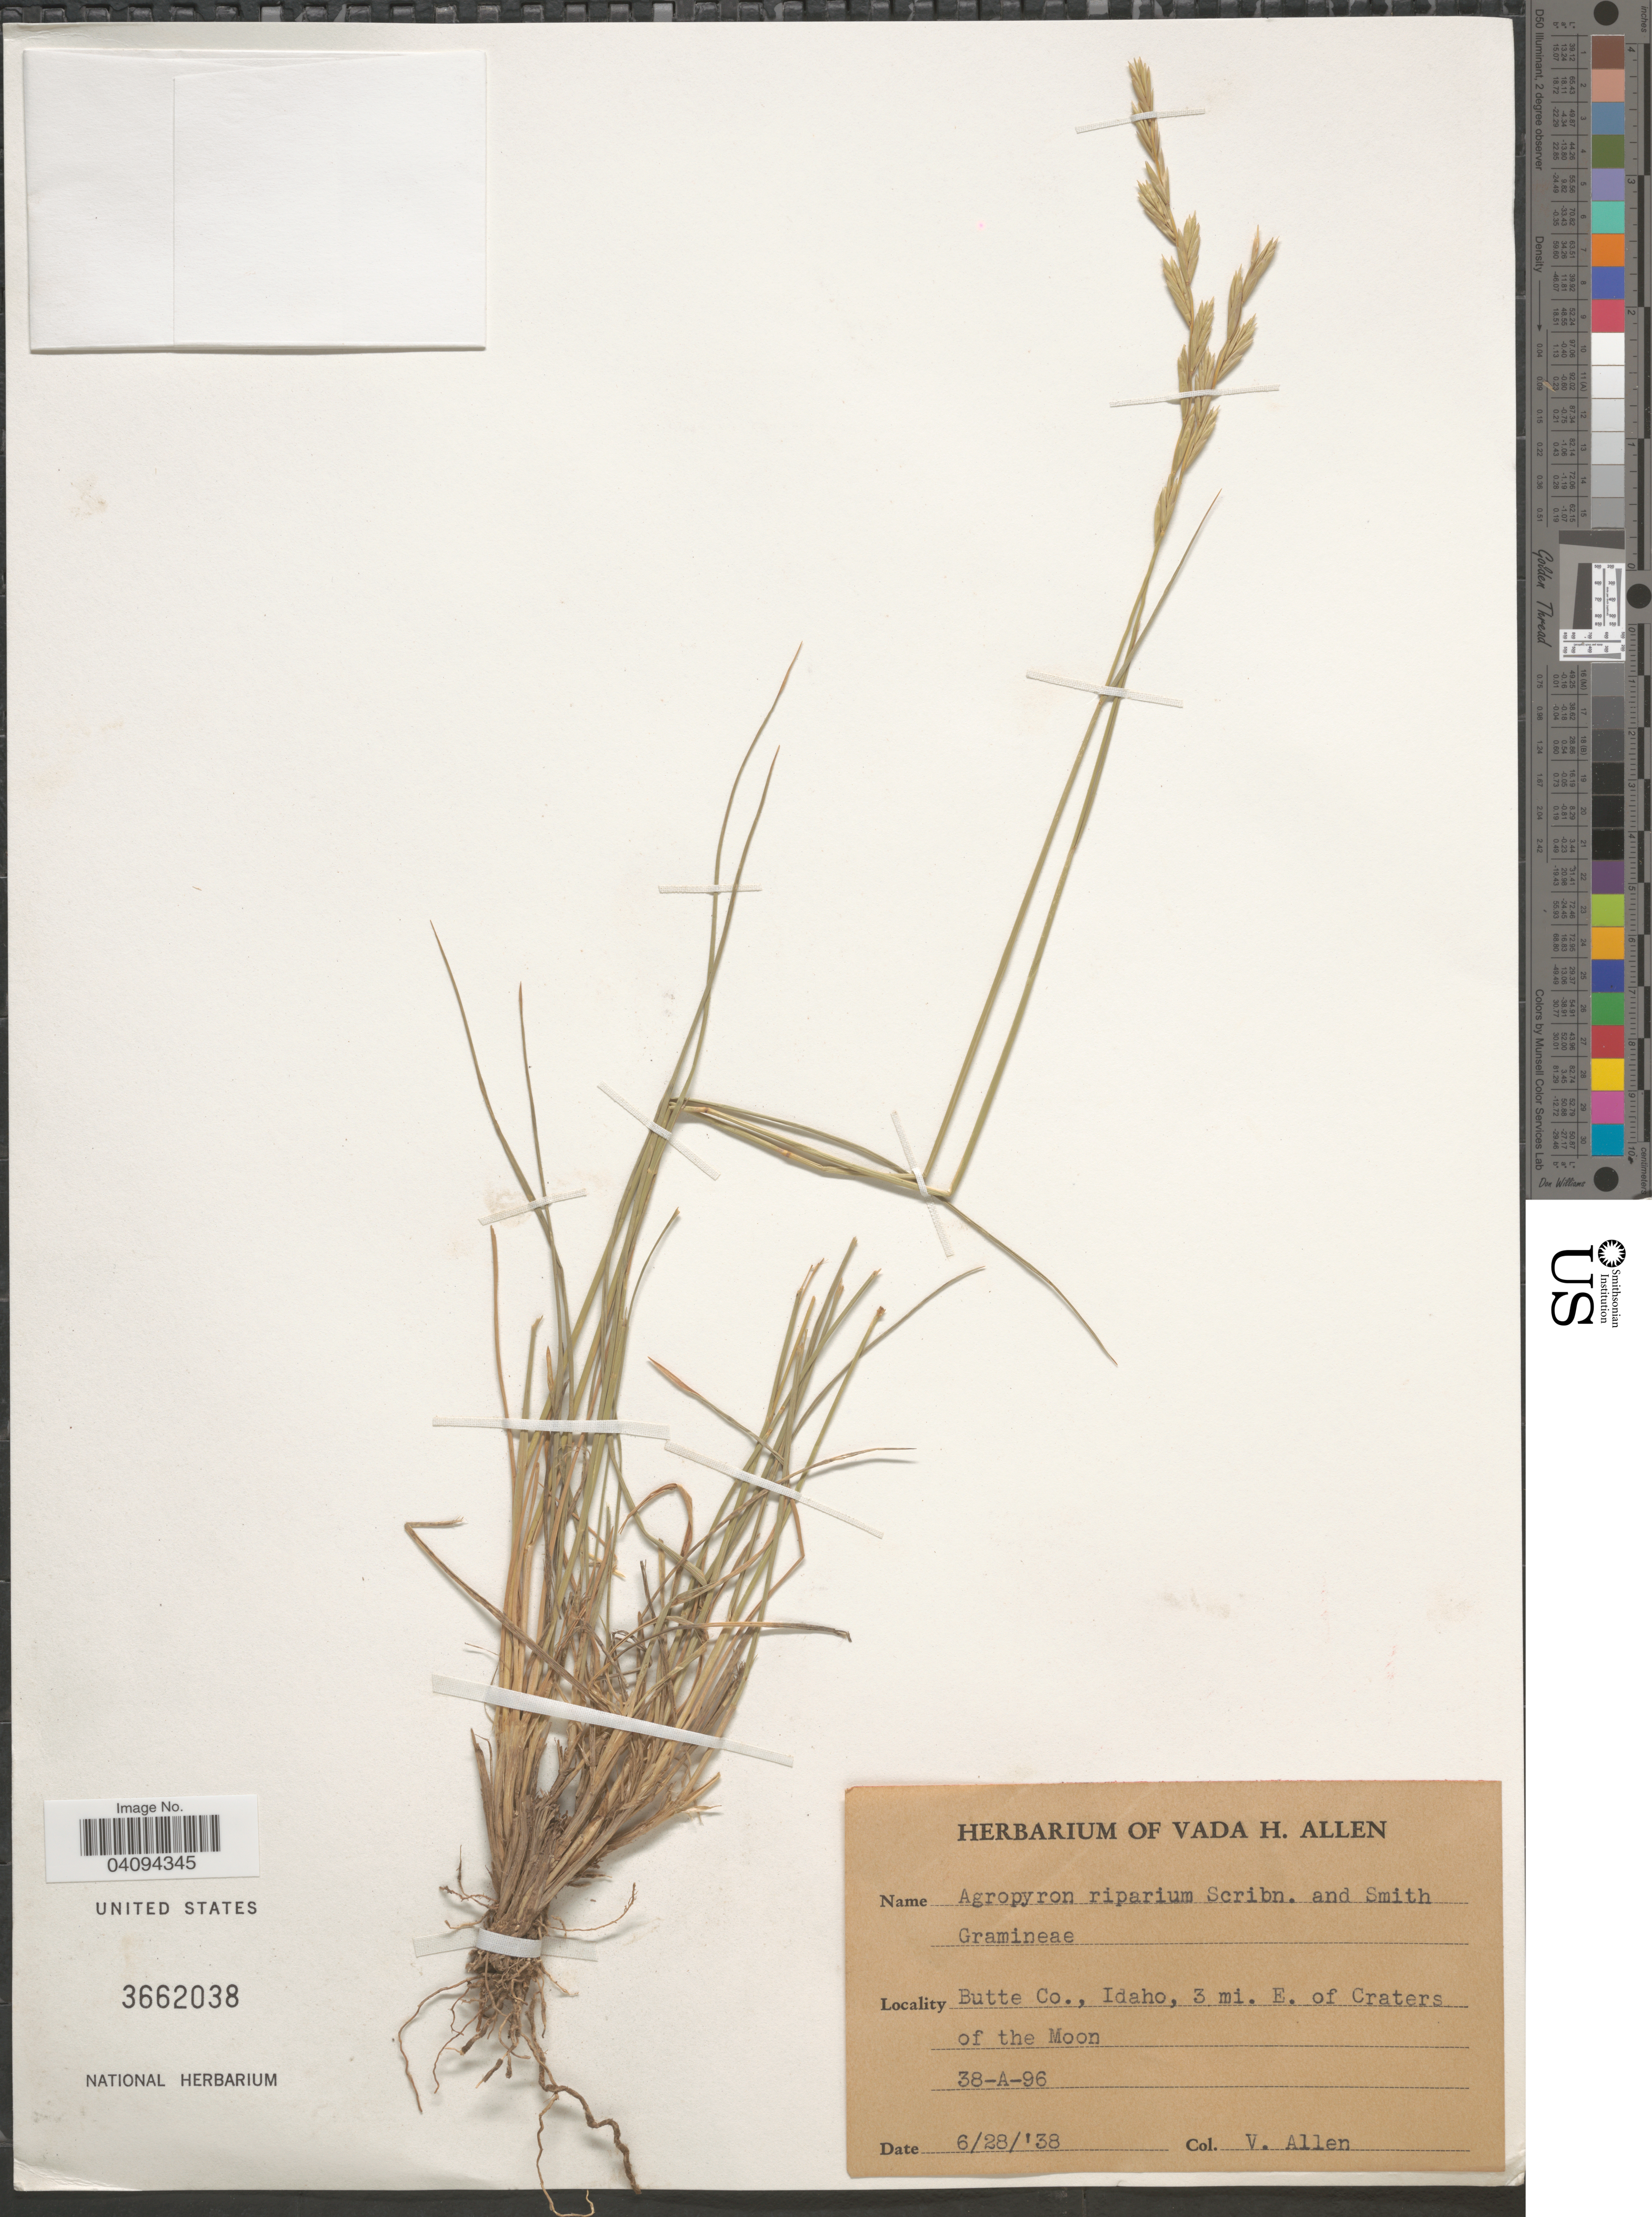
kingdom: Plantae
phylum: Tracheophyta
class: Liliopsida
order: Poales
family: Poaceae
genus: Elymus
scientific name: Elymus lanceolatus subsp. riparius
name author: (Scribn. & J.G. Sm.) Barkworth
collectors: V. Allen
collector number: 38-A-96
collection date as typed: Transcribed d/m/y: 28/6/38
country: United States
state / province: Idaho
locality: Butte Co. 3 mi. E. of Craters of the Moon.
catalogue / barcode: US 3662038